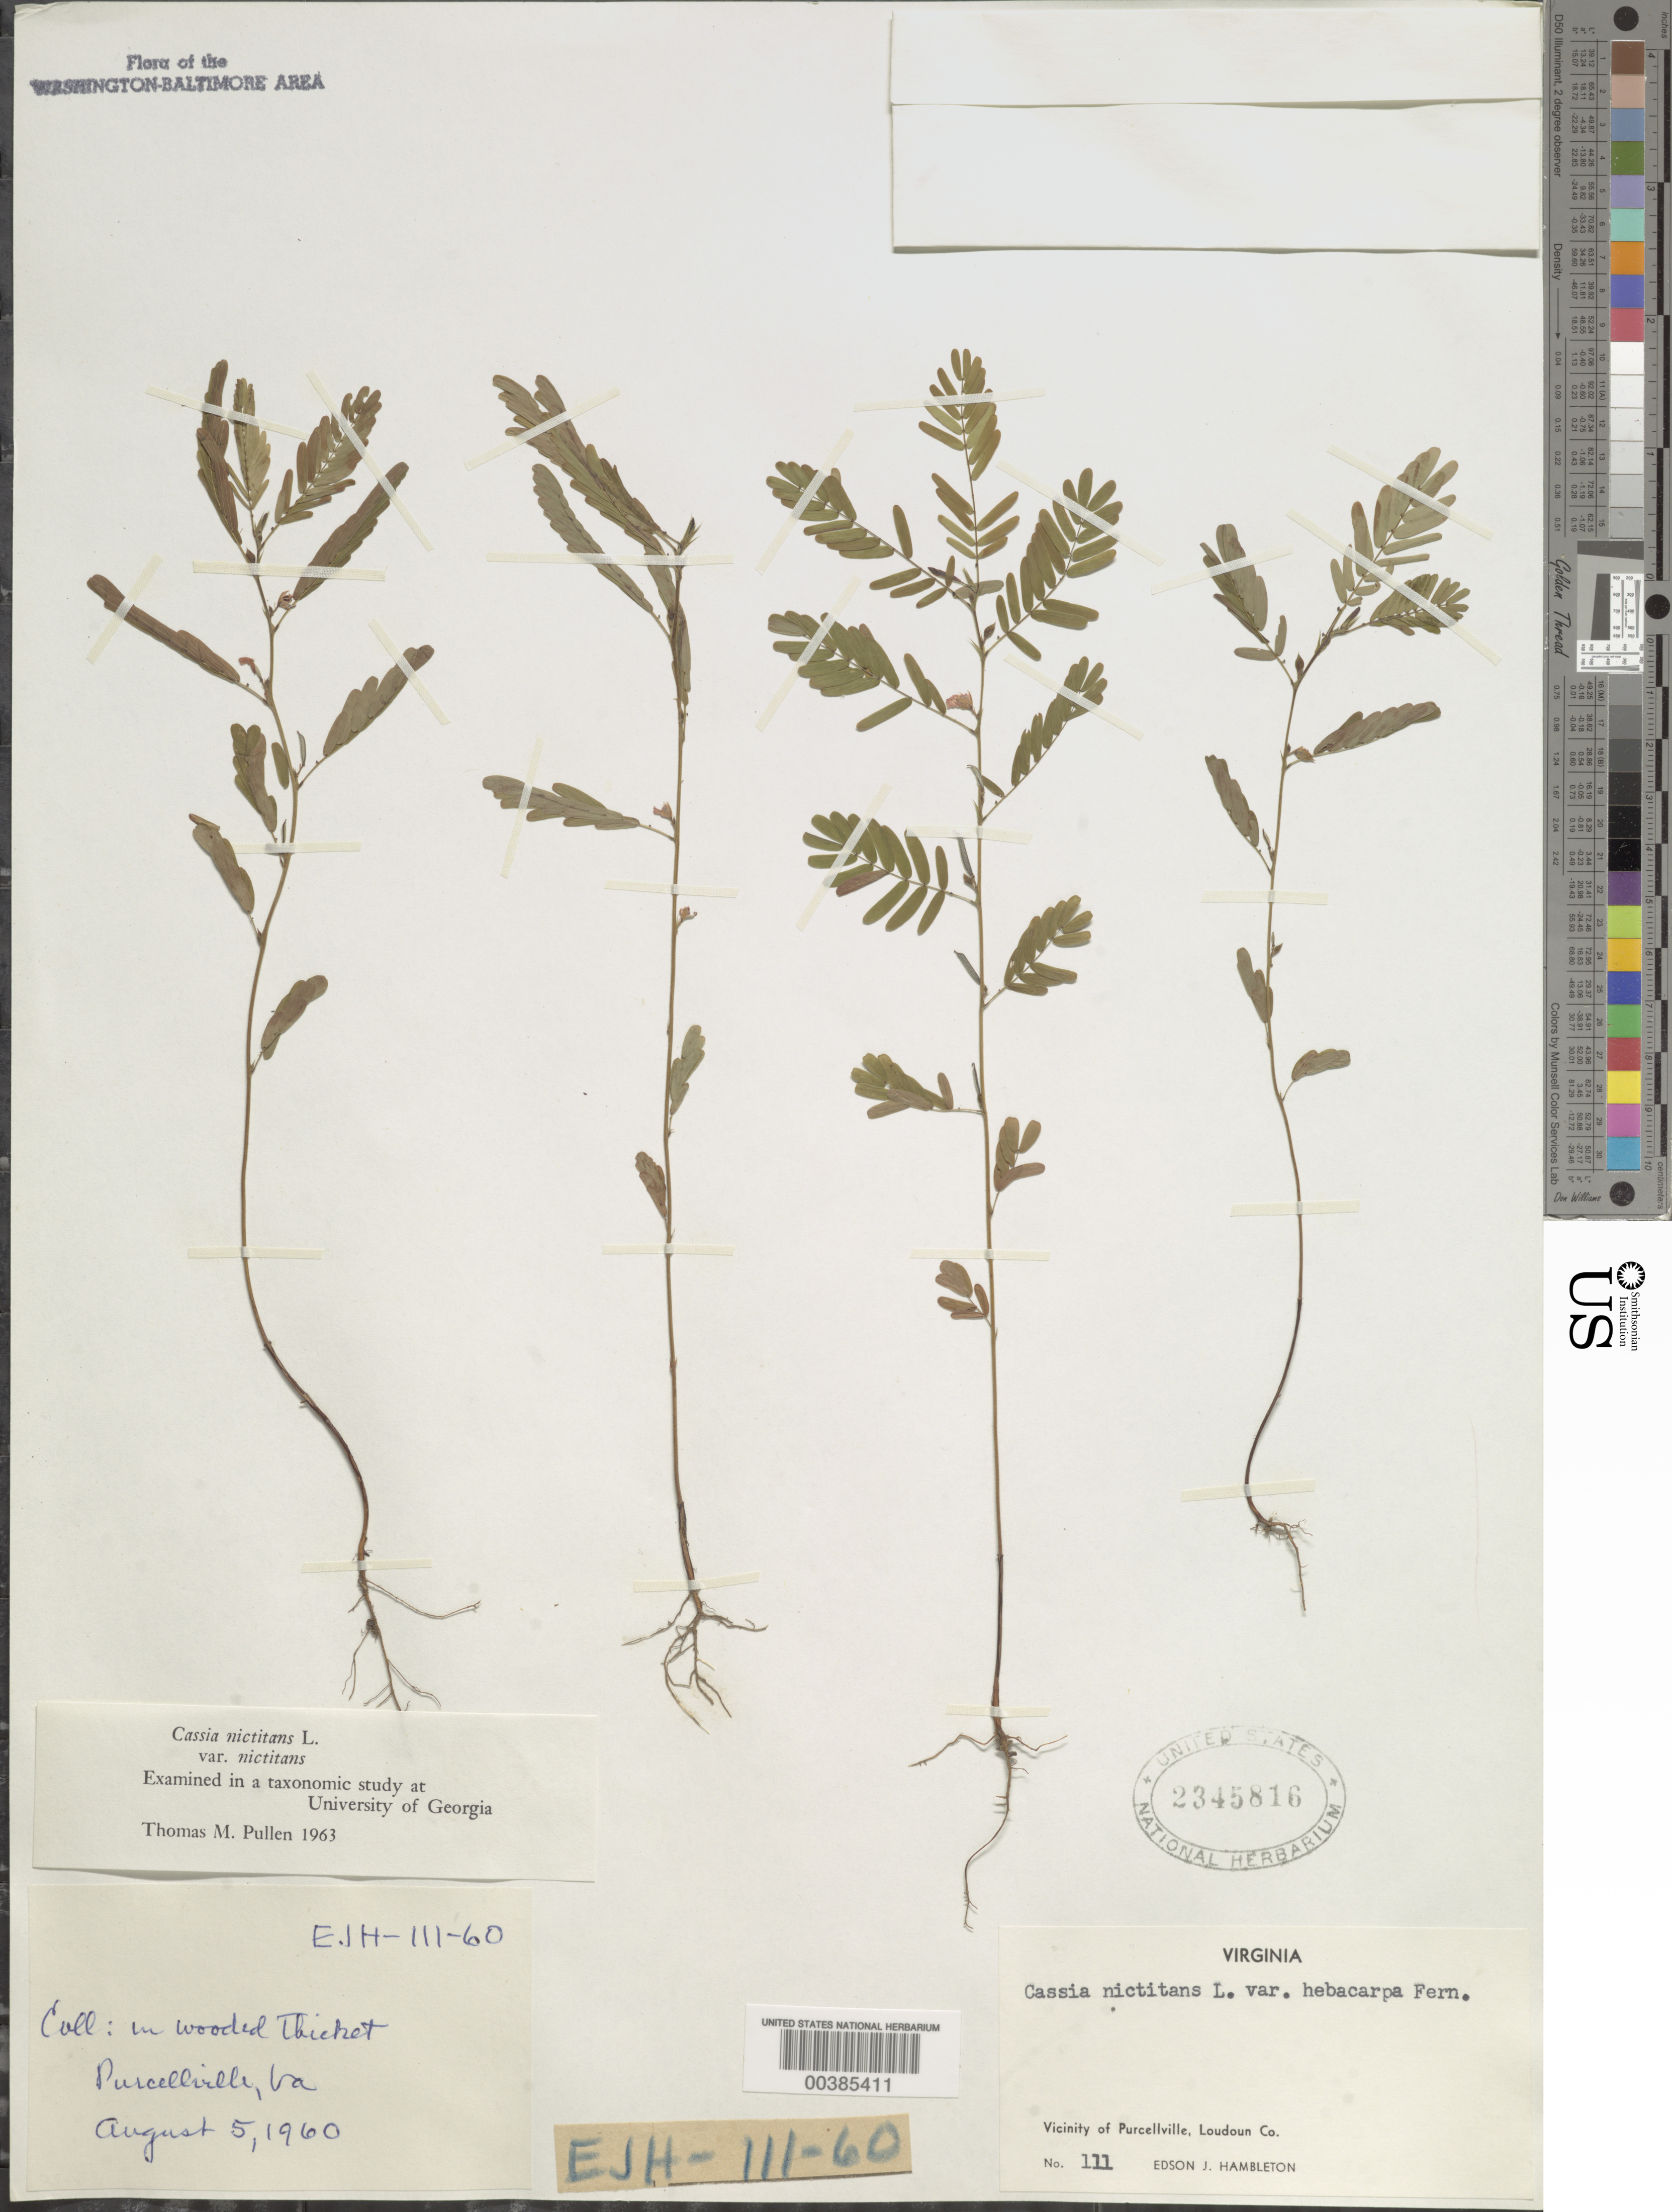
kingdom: Plantae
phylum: Tracheophyta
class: Magnoliopsida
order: Fabales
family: Fabaceae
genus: Chamaecrista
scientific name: Chamaecrista nictitans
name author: (L.) Moench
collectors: E. Hambleton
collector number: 111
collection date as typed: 05 Aug 1960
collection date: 1960-08-05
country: United States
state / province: Virginia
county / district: Loudoun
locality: Purcellville vicinity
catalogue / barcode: US 2345816